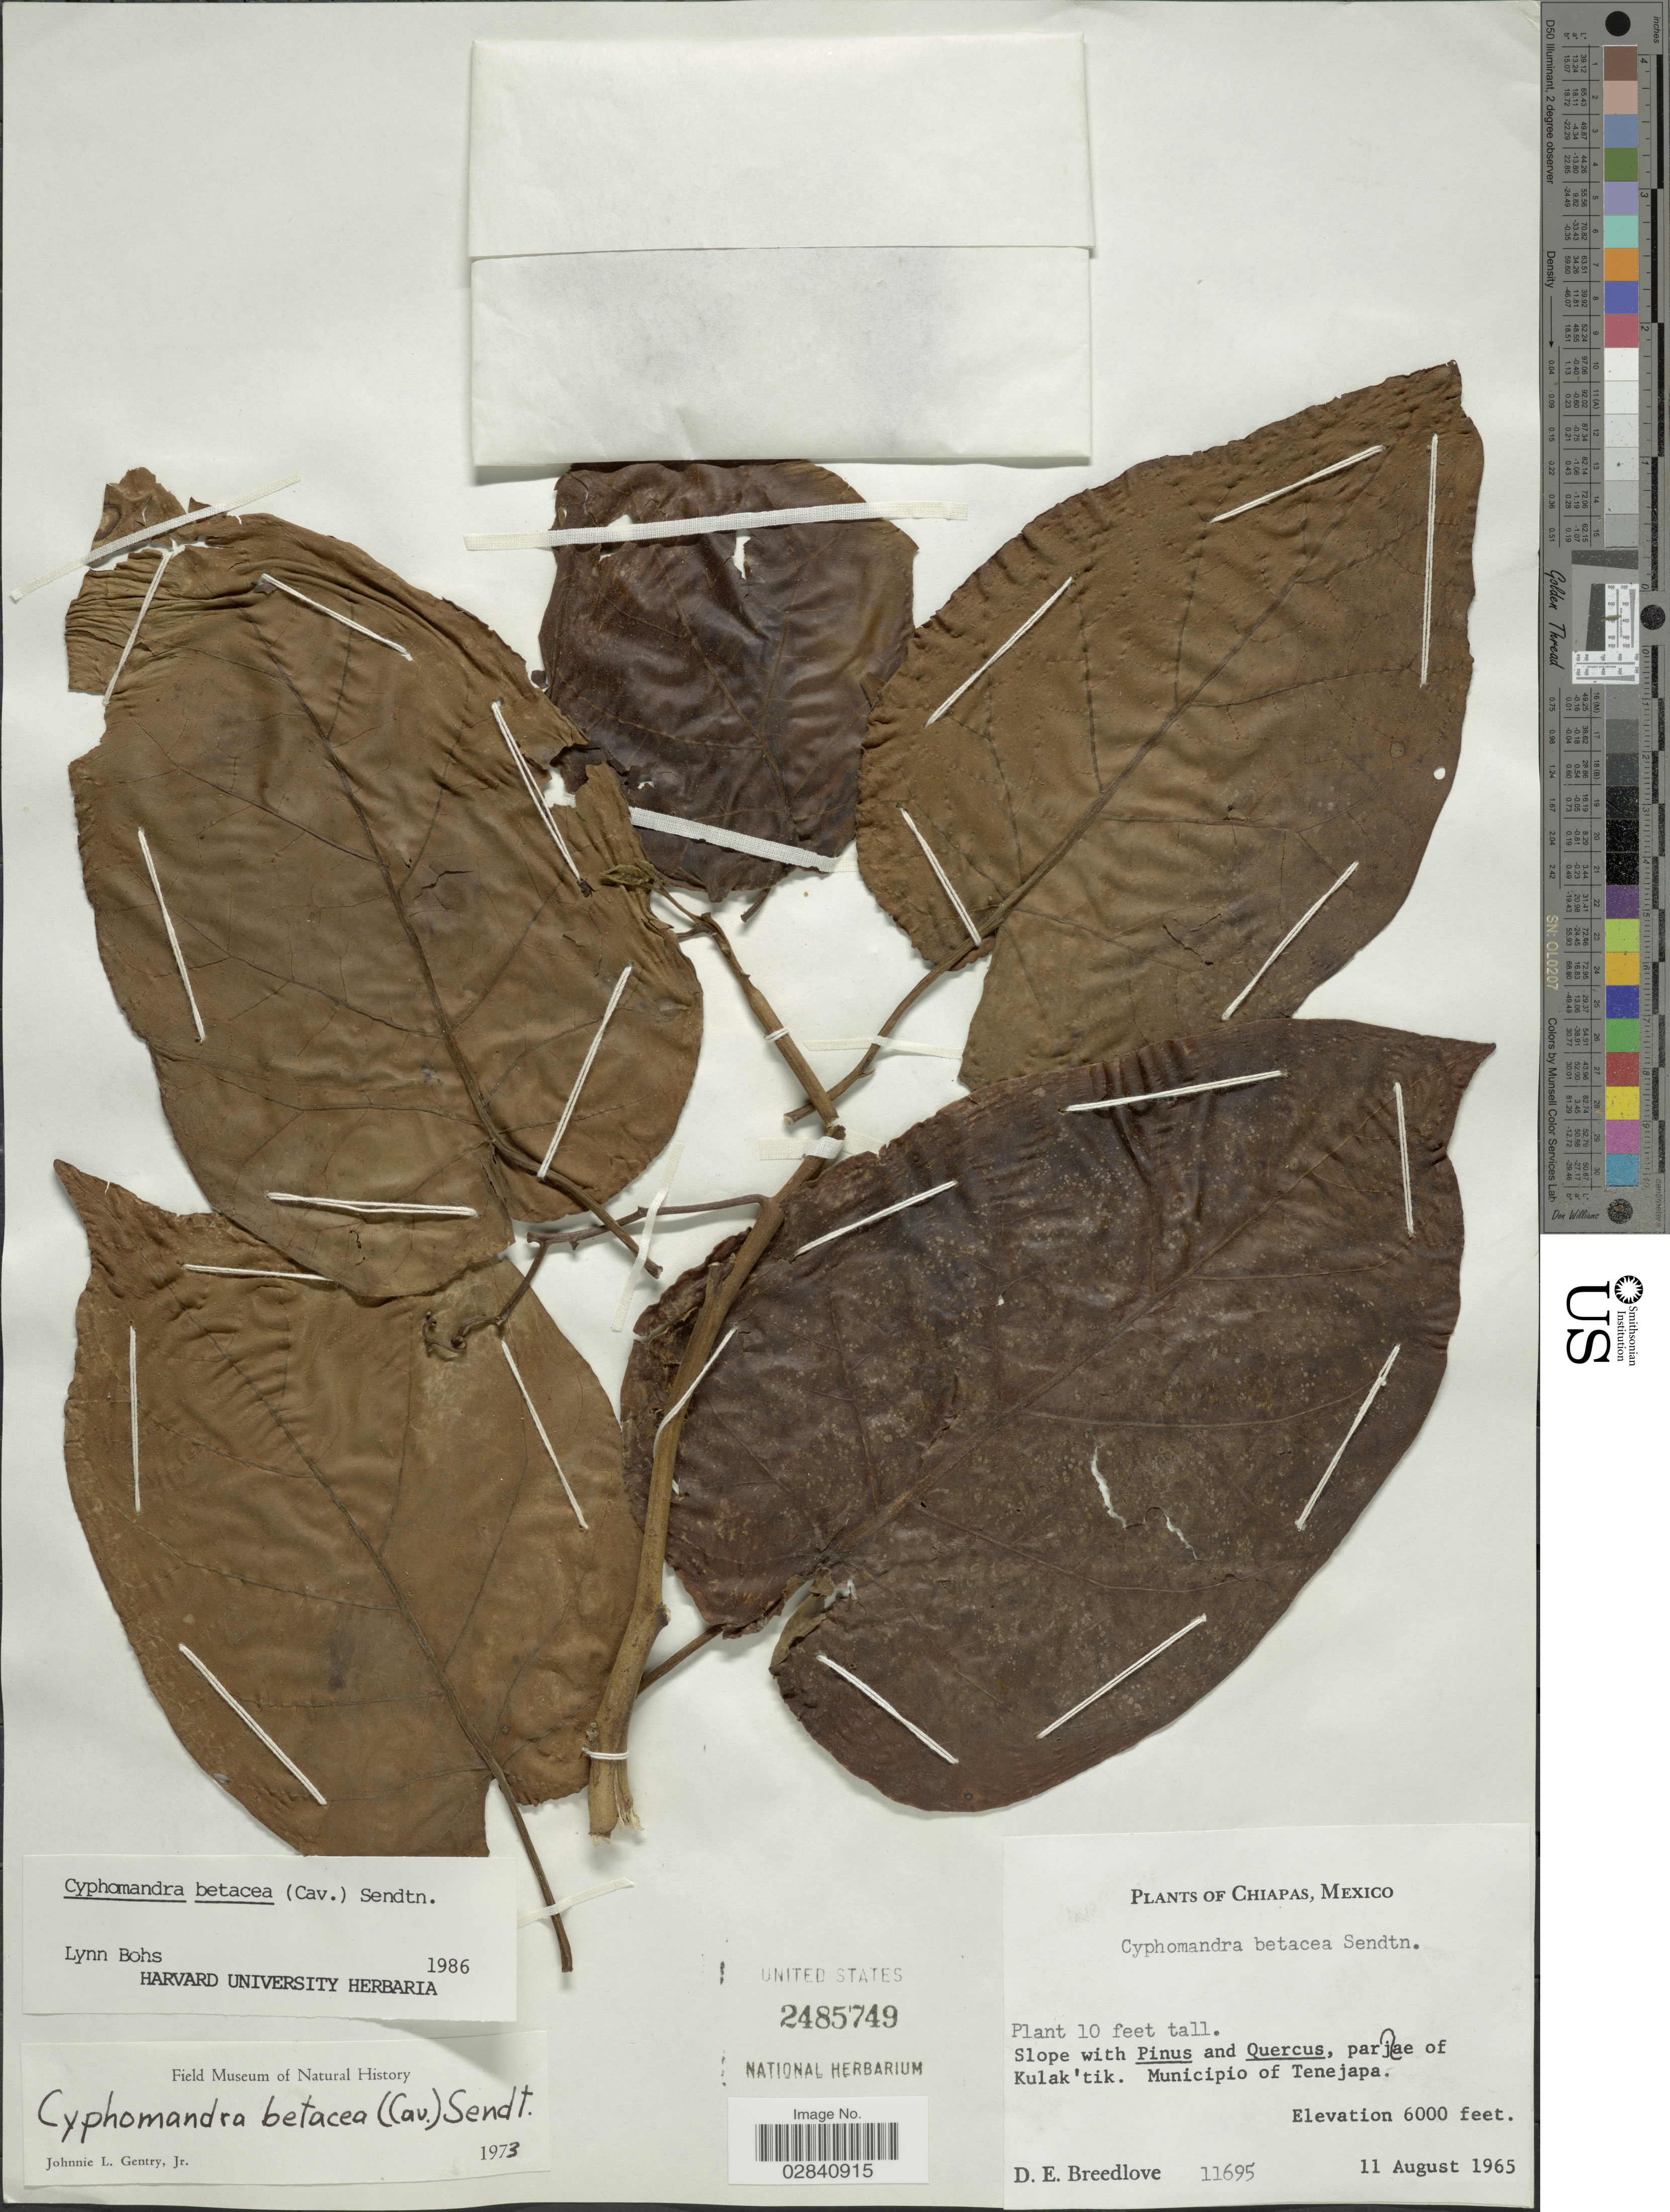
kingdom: Plantae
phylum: Tracheophyta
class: Magnoliopsida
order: Solanales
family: Solanaceae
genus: Cyphomandra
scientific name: Cyphomandra betacea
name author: (Cav.) Sendtn.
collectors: D. E. Breedlove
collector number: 11695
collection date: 1965-08-11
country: Mexico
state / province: Chiapas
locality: Parjae of Kulak'tik. Municipio of Tenejapa.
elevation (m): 1829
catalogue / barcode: US 2485749